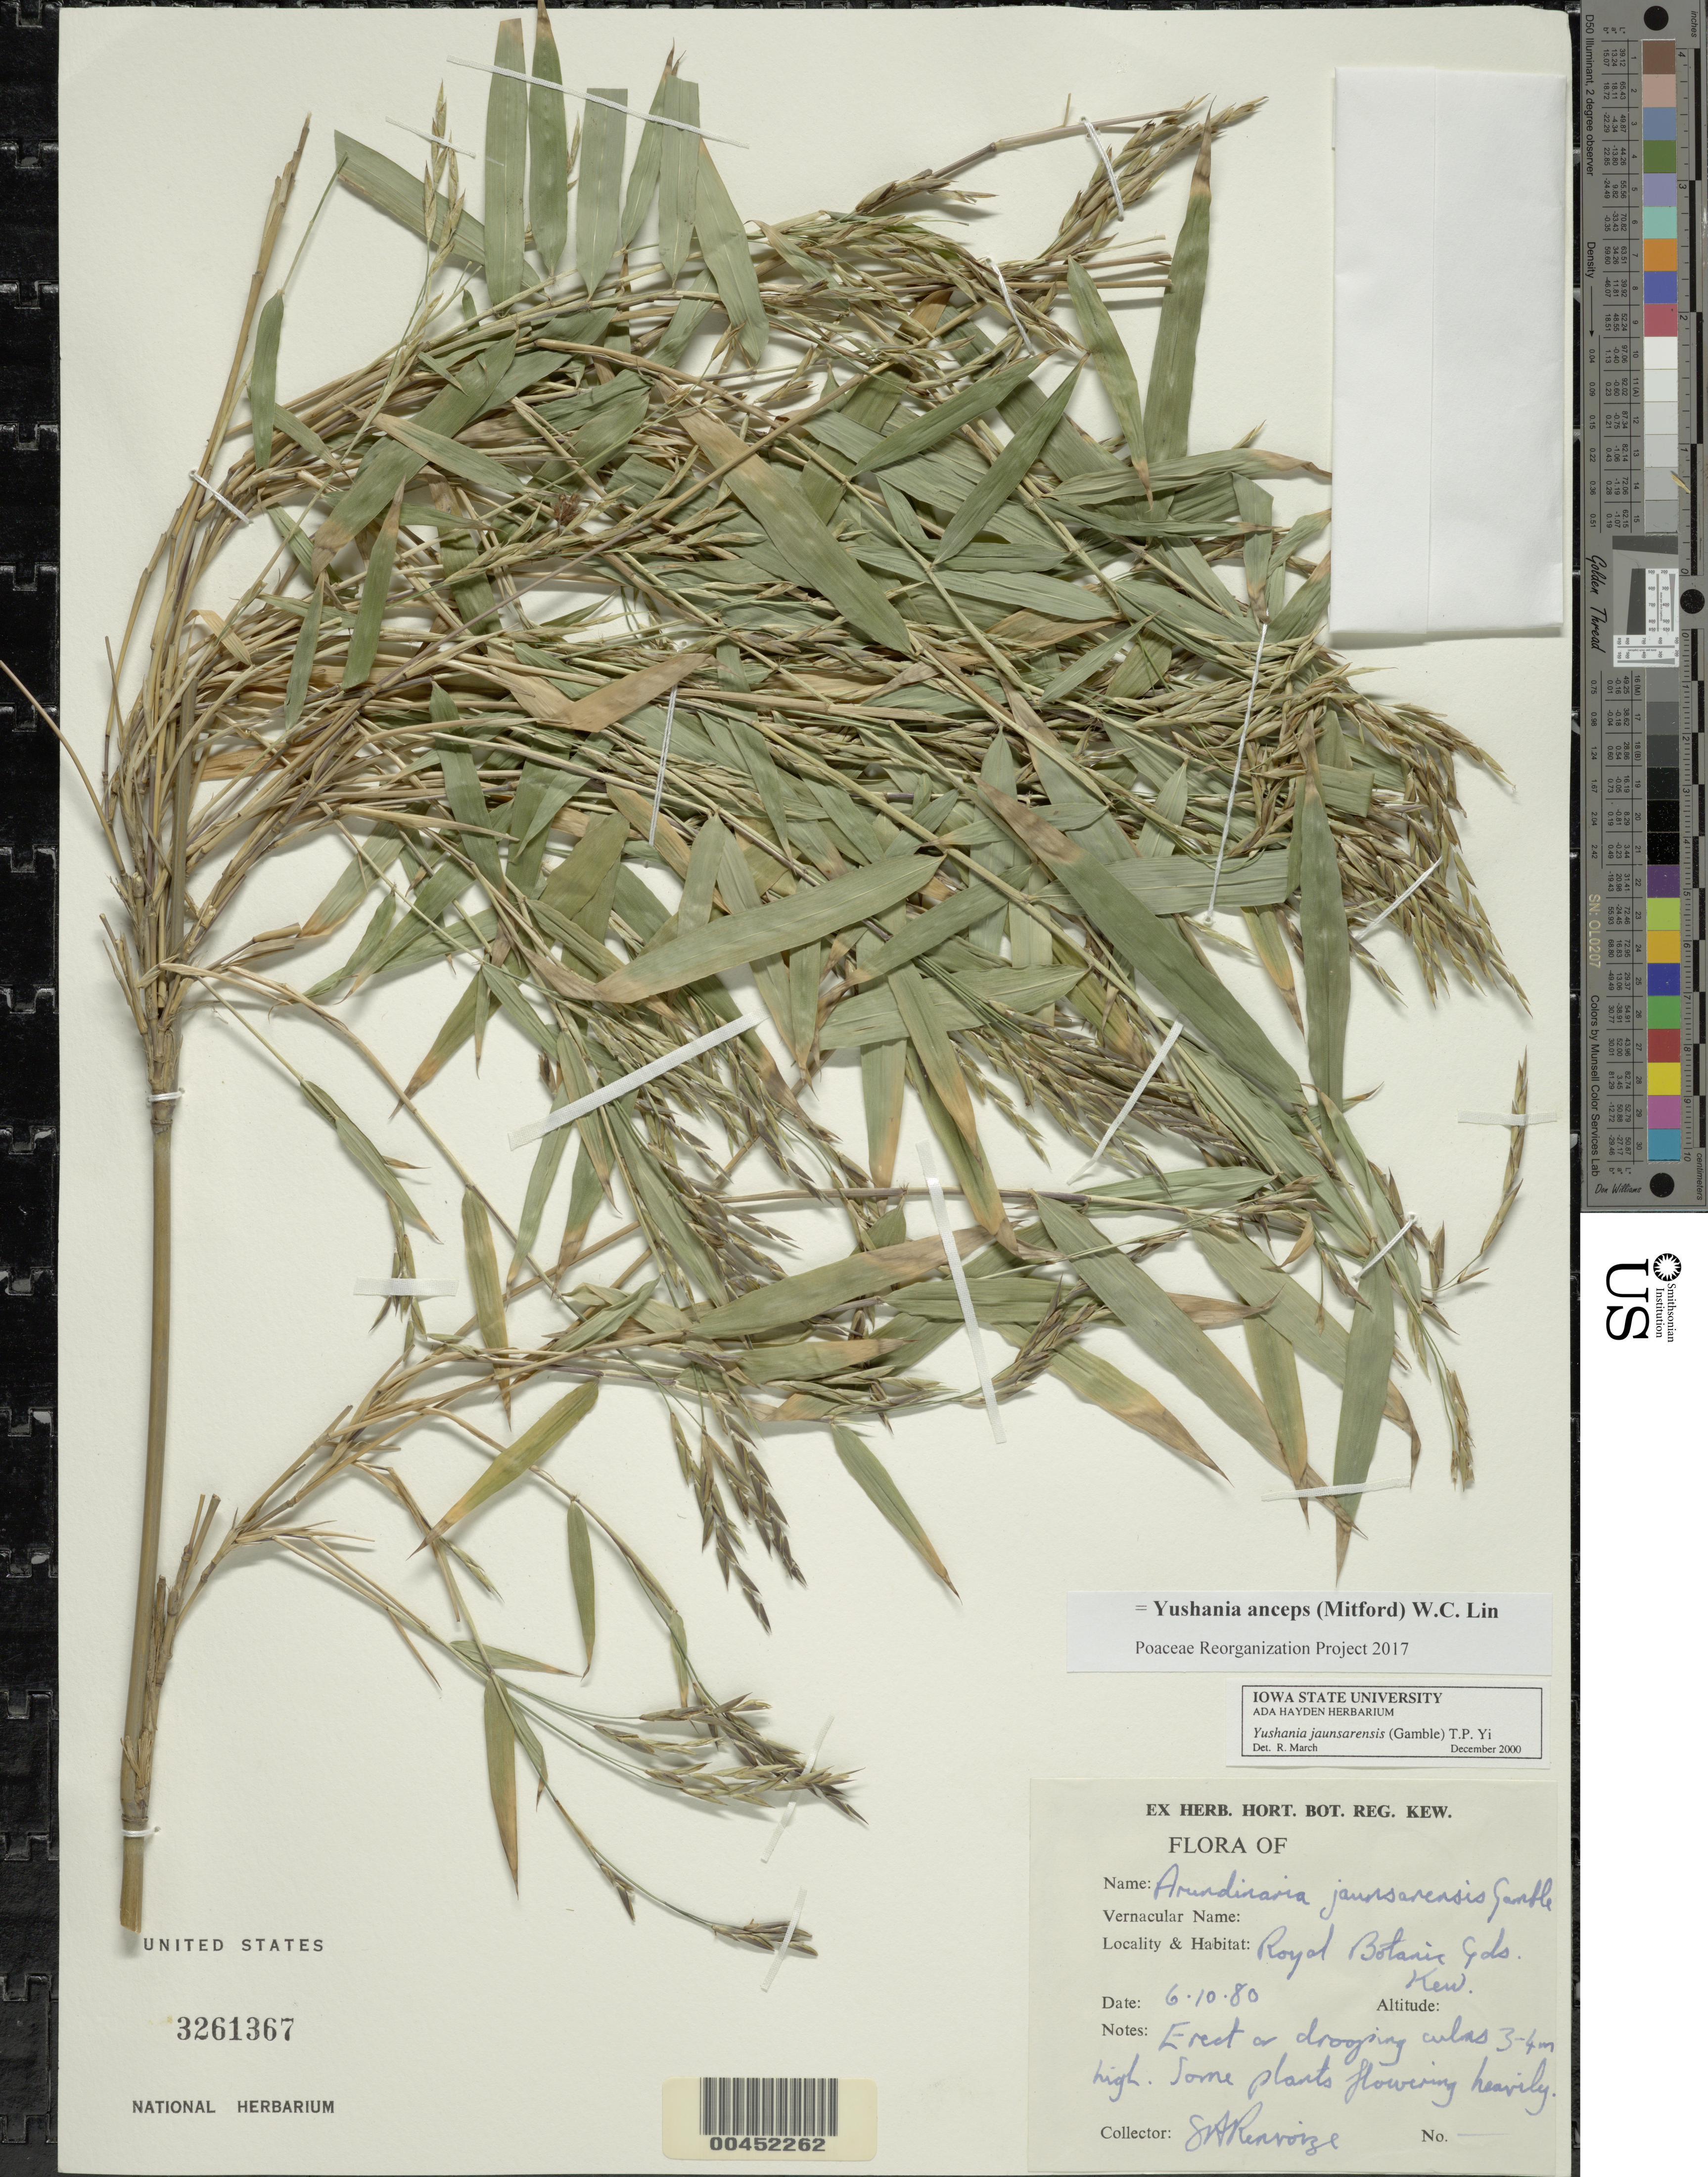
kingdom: Plantae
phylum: Tracheophyta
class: Liliopsida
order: Poales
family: Poaceae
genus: Yushania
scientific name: Yushania anceps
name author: (Mitford) W.C. Lin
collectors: S. A. Renvoize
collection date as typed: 06 Oct 1980 or 10 Jun 1980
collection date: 1980-06-10 or 1980-10-06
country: United Kingdom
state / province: England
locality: Royal Botanic Gardens, Kew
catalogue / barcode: US 3261367